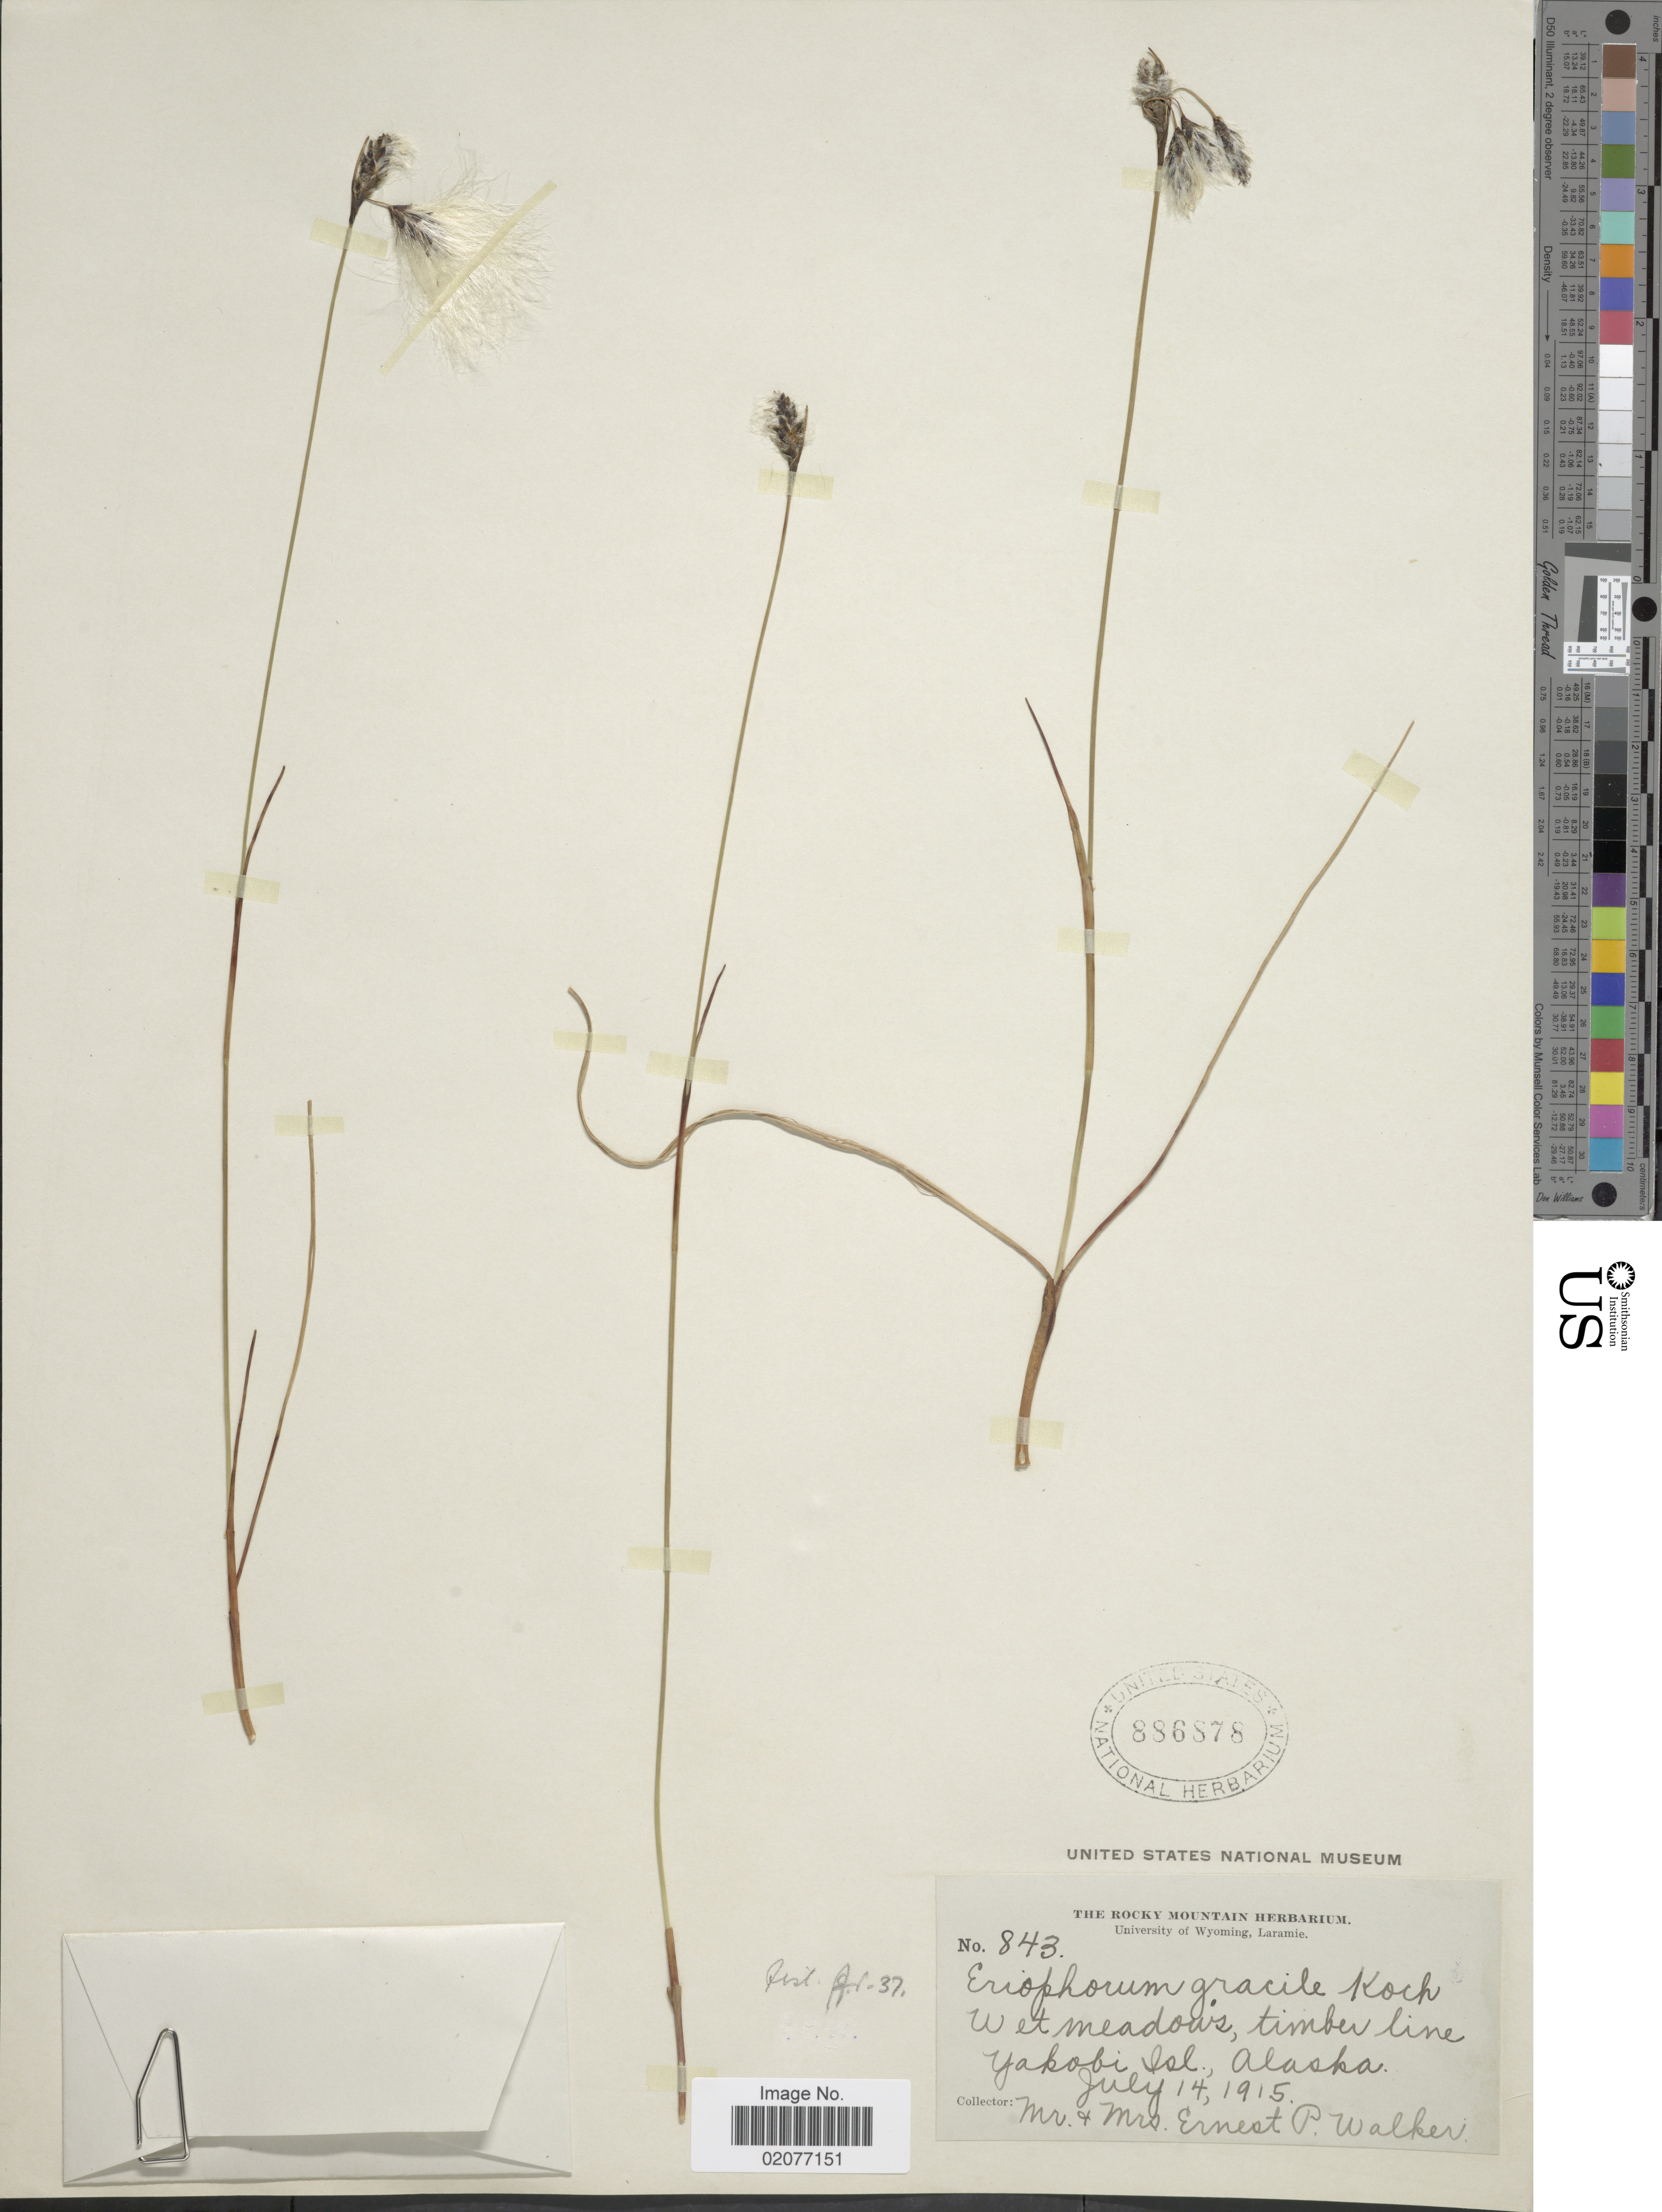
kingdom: Plantae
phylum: Tracheophyta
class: Liliopsida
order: Poales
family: Cyperaceae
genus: Eriophorum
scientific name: Eriophorum gracile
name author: W.D.J. Koch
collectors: E. P. Walker & E. Walker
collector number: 843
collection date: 1915-07-14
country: United States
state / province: Alaska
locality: Wet meadows, timber line, Yakobi Isl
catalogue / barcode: US 886878